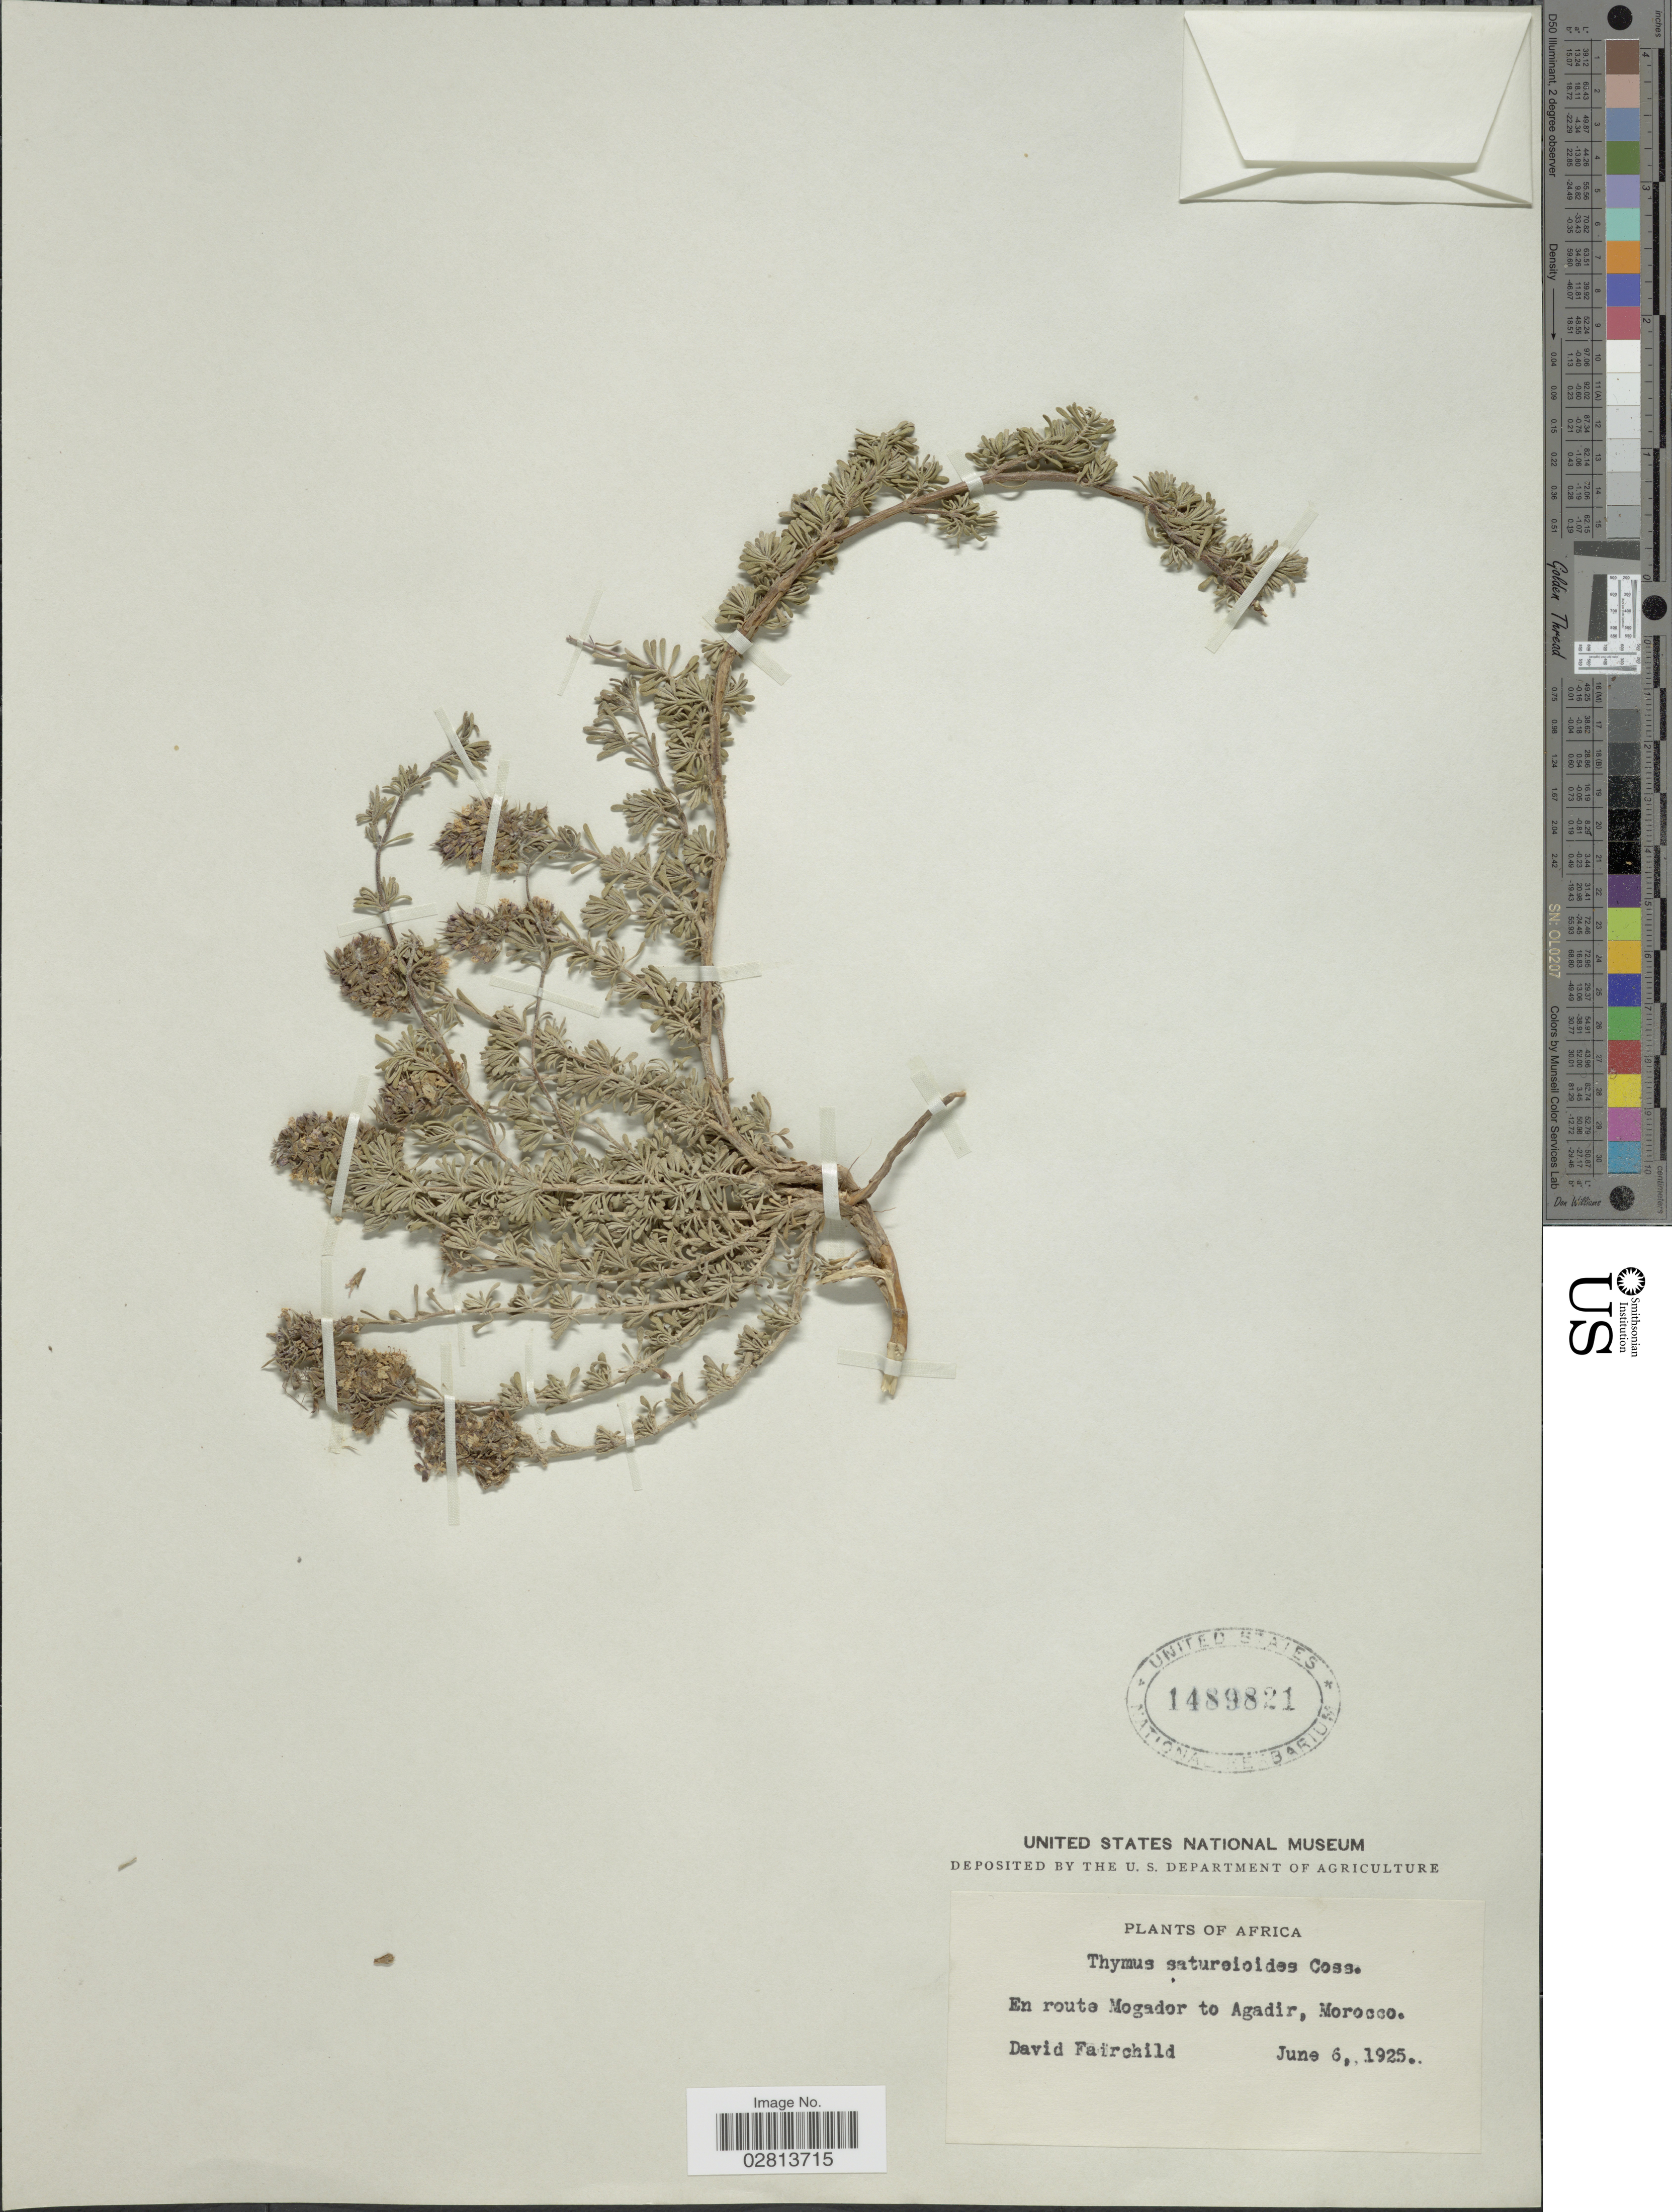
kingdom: Plantae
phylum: Tracheophyta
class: Magnoliopsida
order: Lamiales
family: Lamiaceae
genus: Thymus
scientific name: Thymus saturejoides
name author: Coss.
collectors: D. Fairchild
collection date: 1925-06-06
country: Morocco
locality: En route Mogador to Agadir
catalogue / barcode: US 1489821